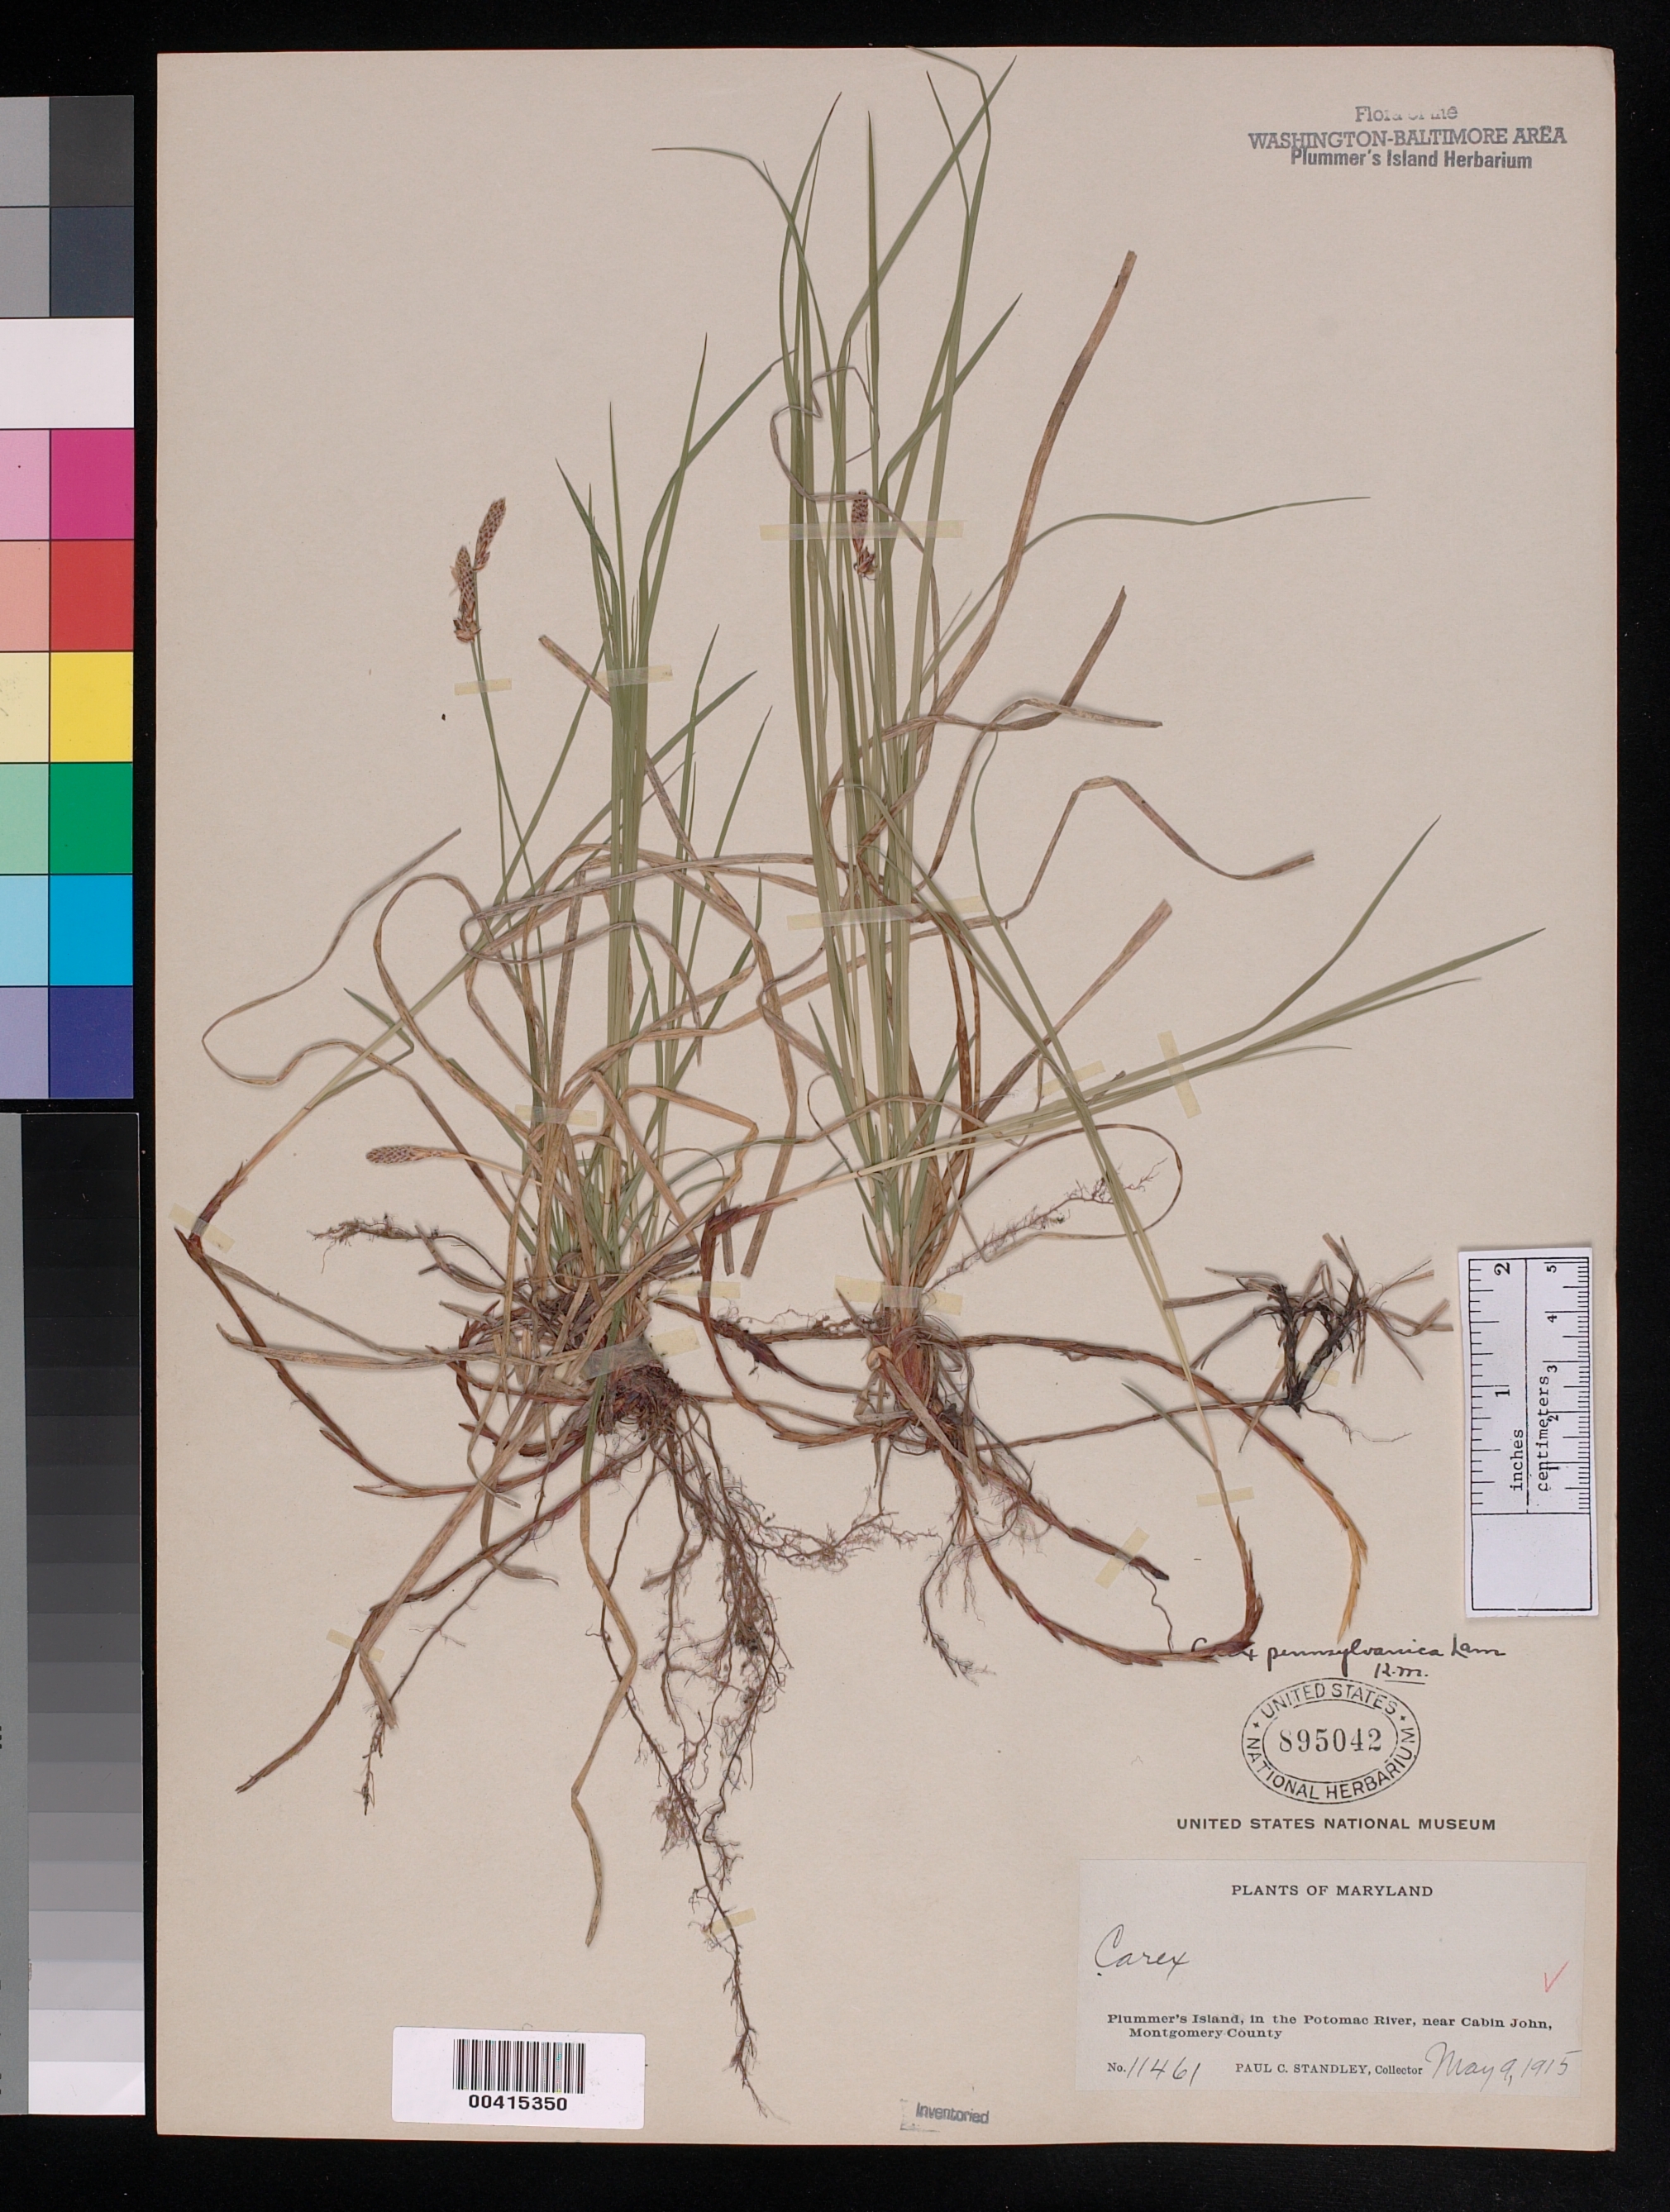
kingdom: Plantae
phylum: Tracheophyta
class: Liliopsida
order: Poales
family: Cyperaceae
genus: Carex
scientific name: Carex pensylvanica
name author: Lam.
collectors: P. C. Standley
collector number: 11461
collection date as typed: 09 May 1915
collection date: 1915-05-09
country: United States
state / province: Maryland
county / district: Montgomery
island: Plummers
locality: Plummer's Island Plummers Island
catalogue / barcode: US 895042